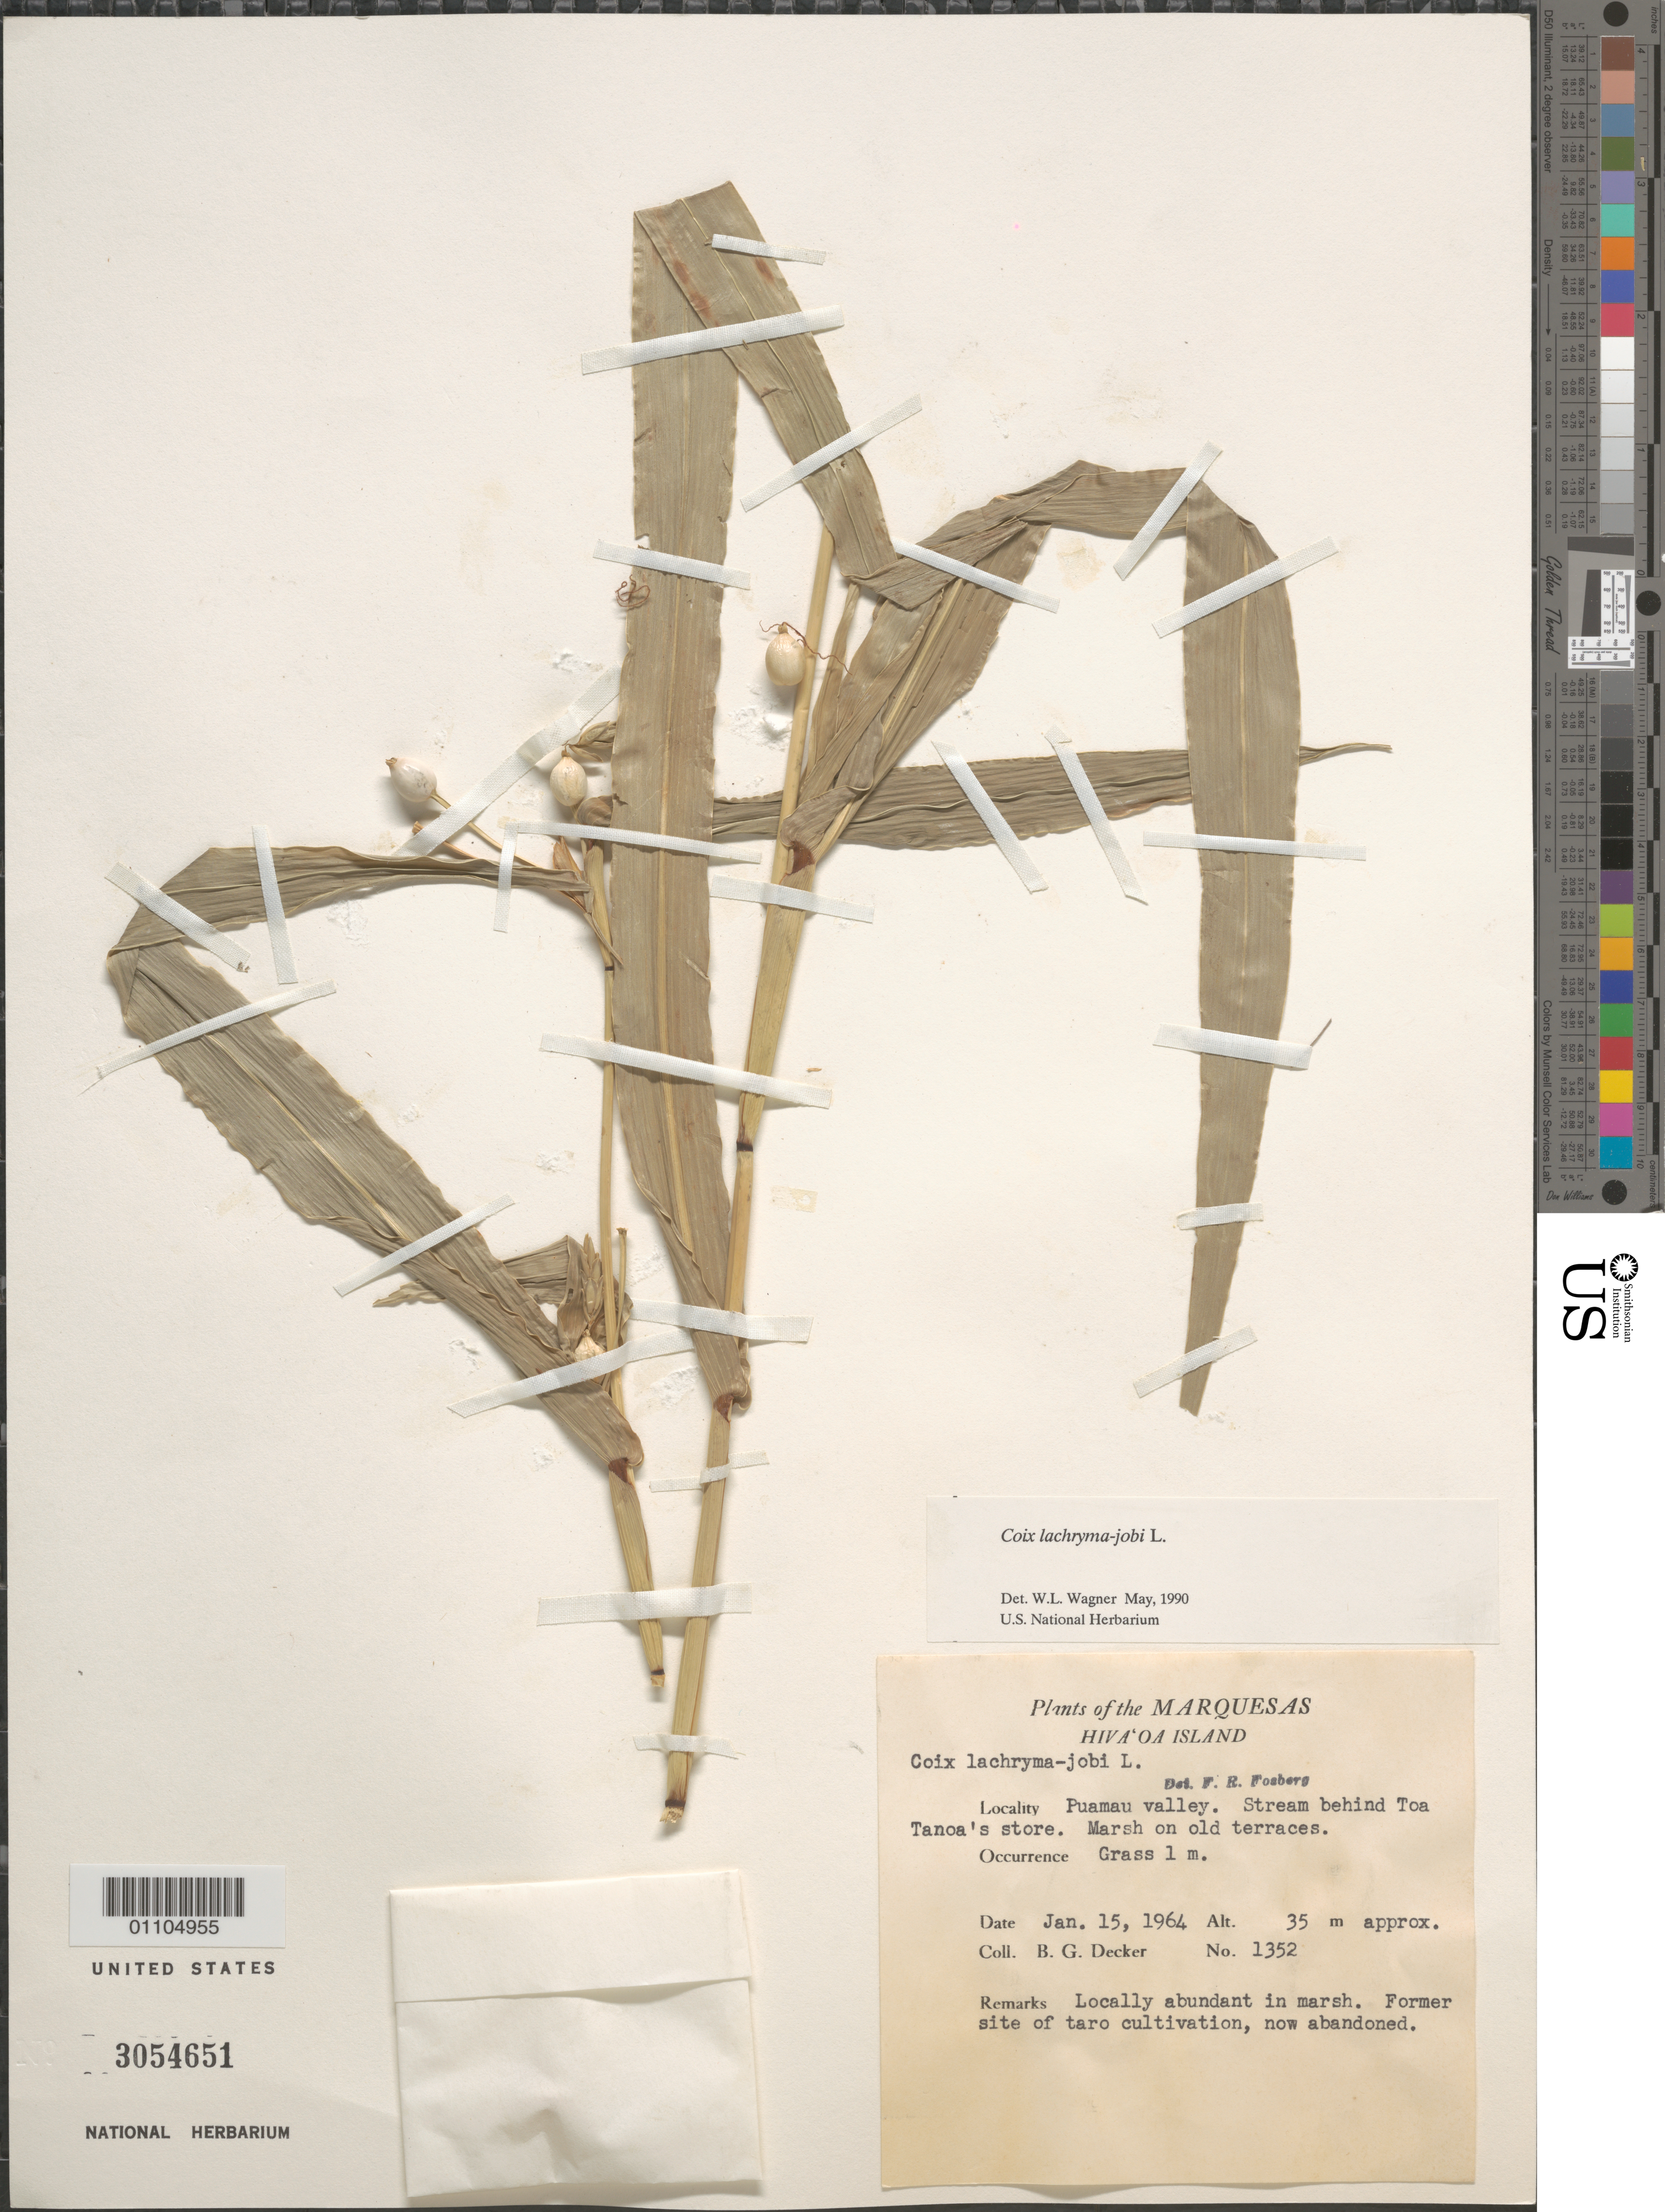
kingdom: Plantae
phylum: Tracheophyta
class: Liliopsida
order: Poales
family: Poaceae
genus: Coix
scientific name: Coix lacryma-jobi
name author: L.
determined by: Wagner, W. L., (BOT), Smithsonian Institution - National Museum of Natural History (UNITED STATES)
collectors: B. G. Decker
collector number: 1352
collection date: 1964-01-15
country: French Polynesia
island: Hiva Oa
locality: Puamau village, stream behind store, marsh on old terraces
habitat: Former site of Taro cultivation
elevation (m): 35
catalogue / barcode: US 3054651